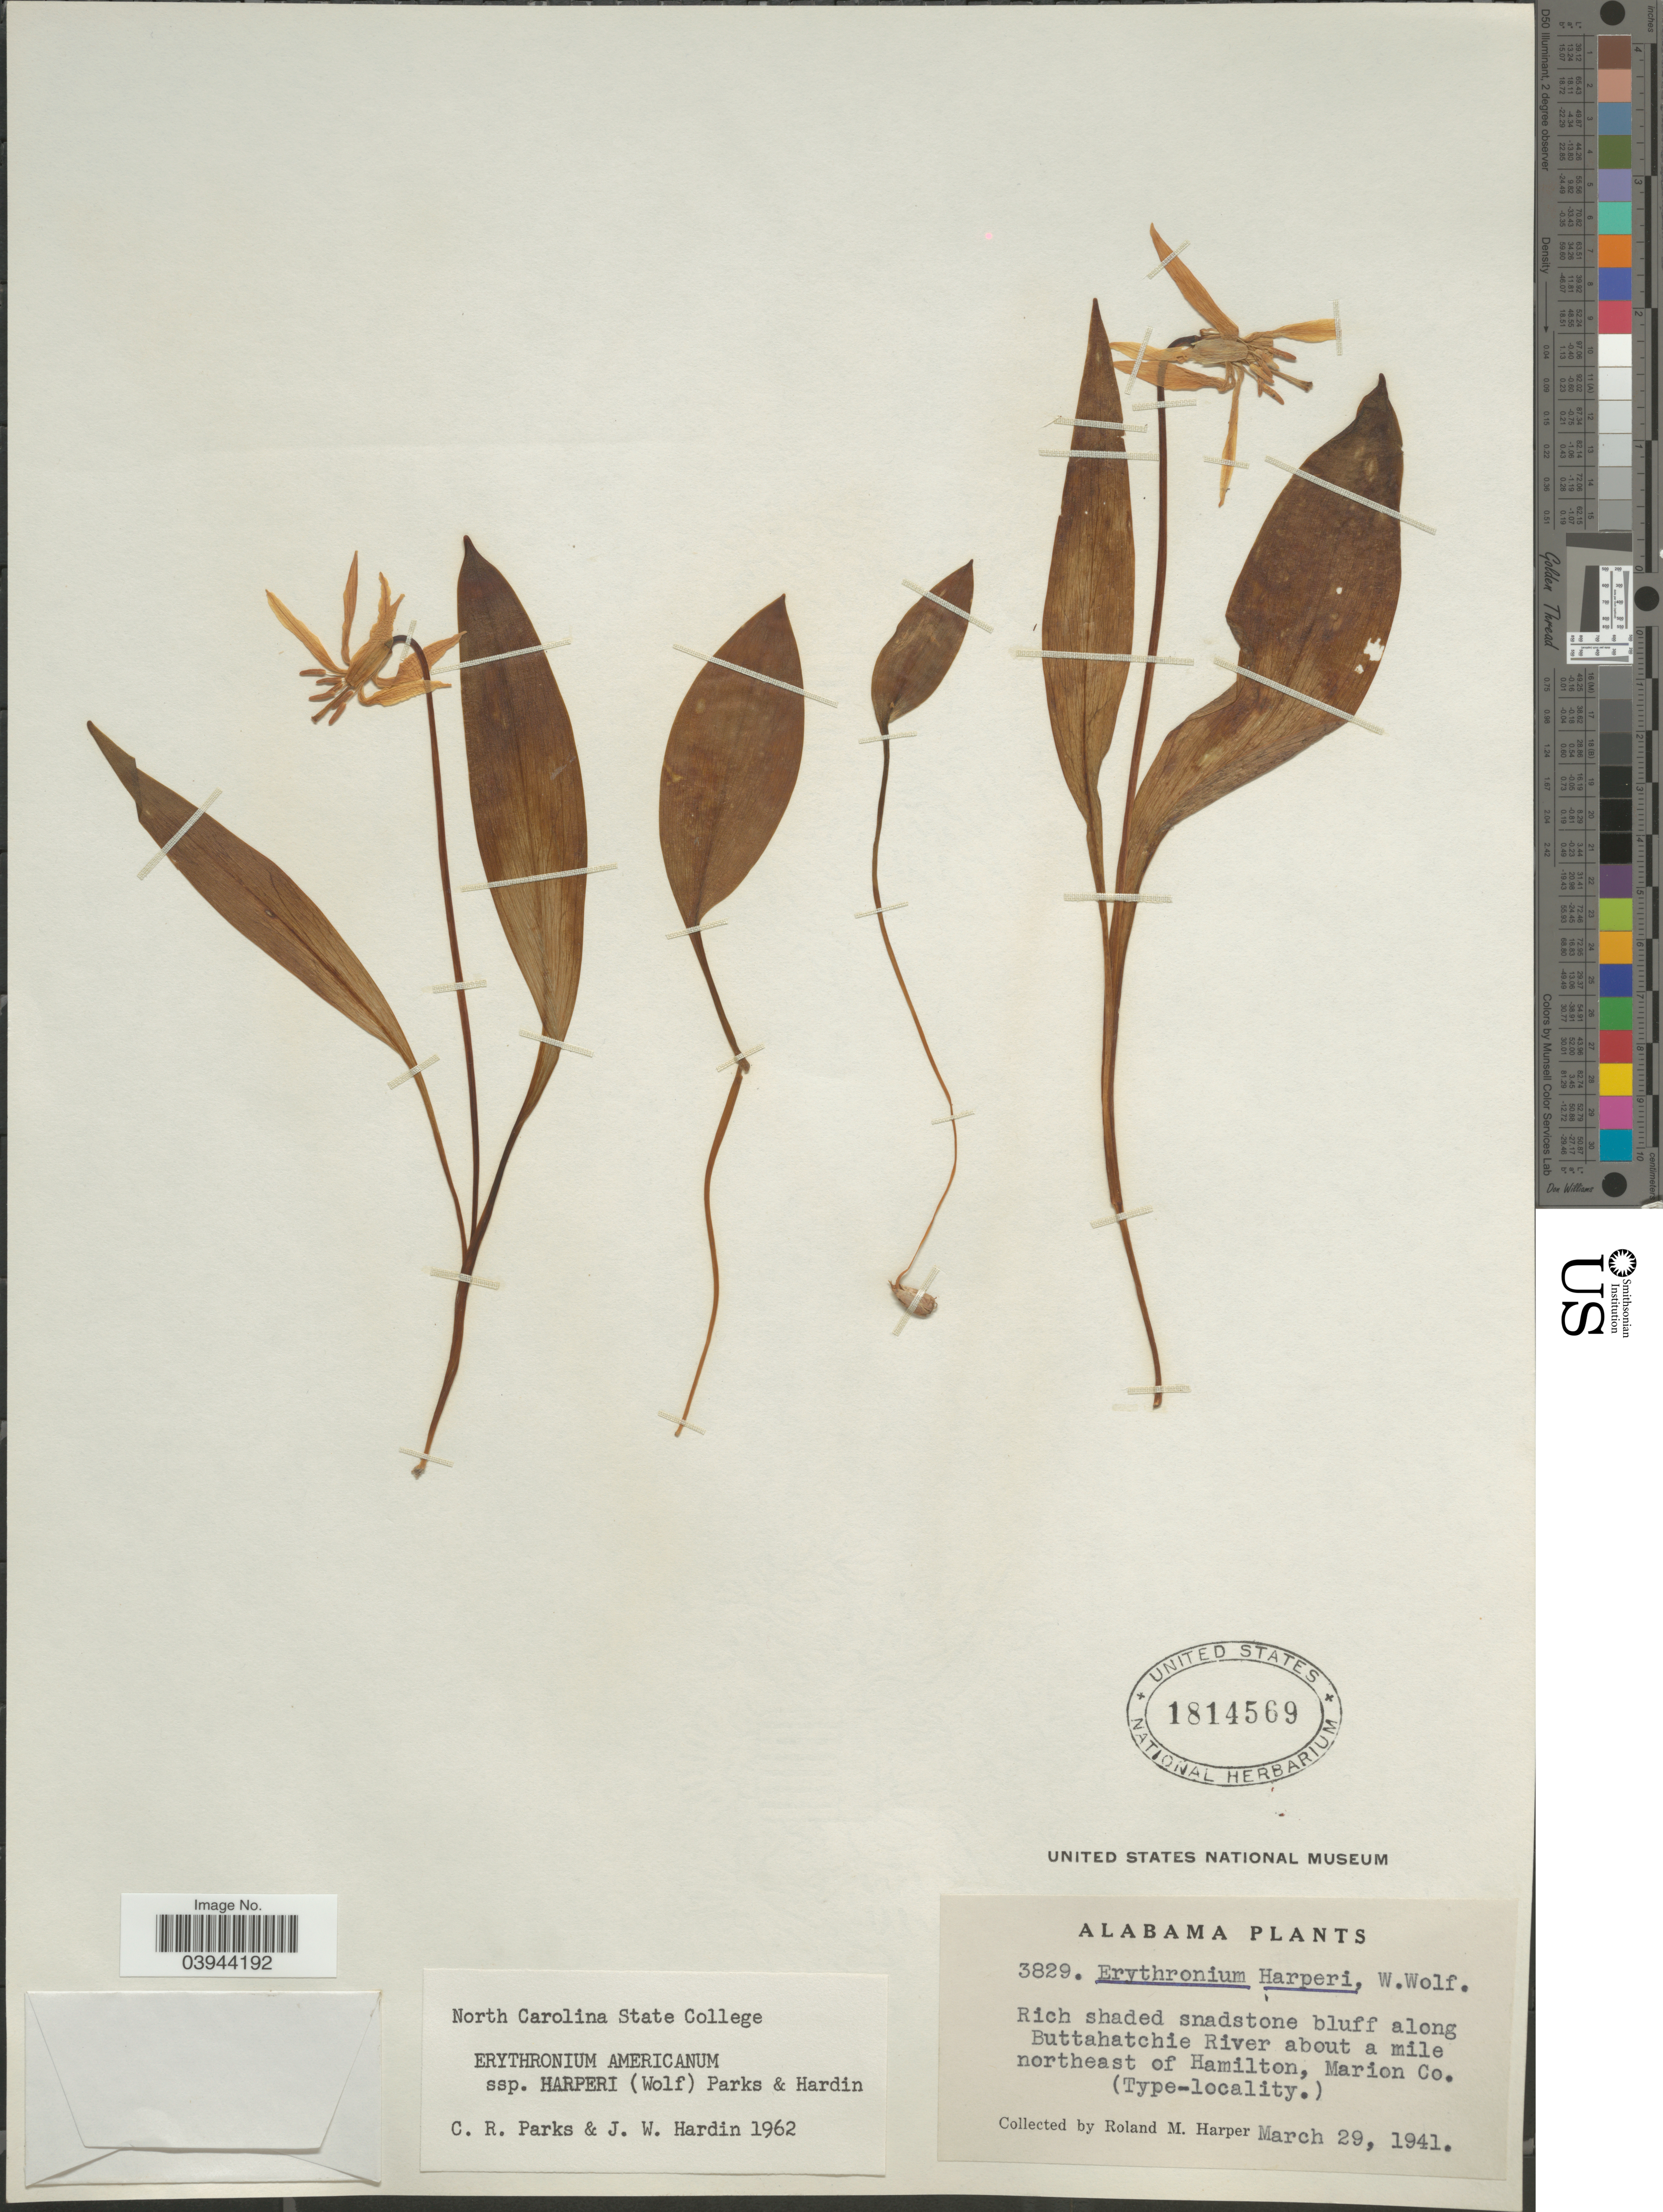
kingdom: Plantae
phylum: Tracheophyta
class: Liliopsida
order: Liliales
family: Liliaceae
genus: Erythronium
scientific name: Erythronium americanum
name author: Ker Gawl.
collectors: R. M. Harper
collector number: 3829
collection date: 1941-03-29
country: United States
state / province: Alabama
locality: Rich shaded snadstone bluff along Buttahatchie River about a mile northeast of Hamilton, Marion Co.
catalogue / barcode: US 1814569